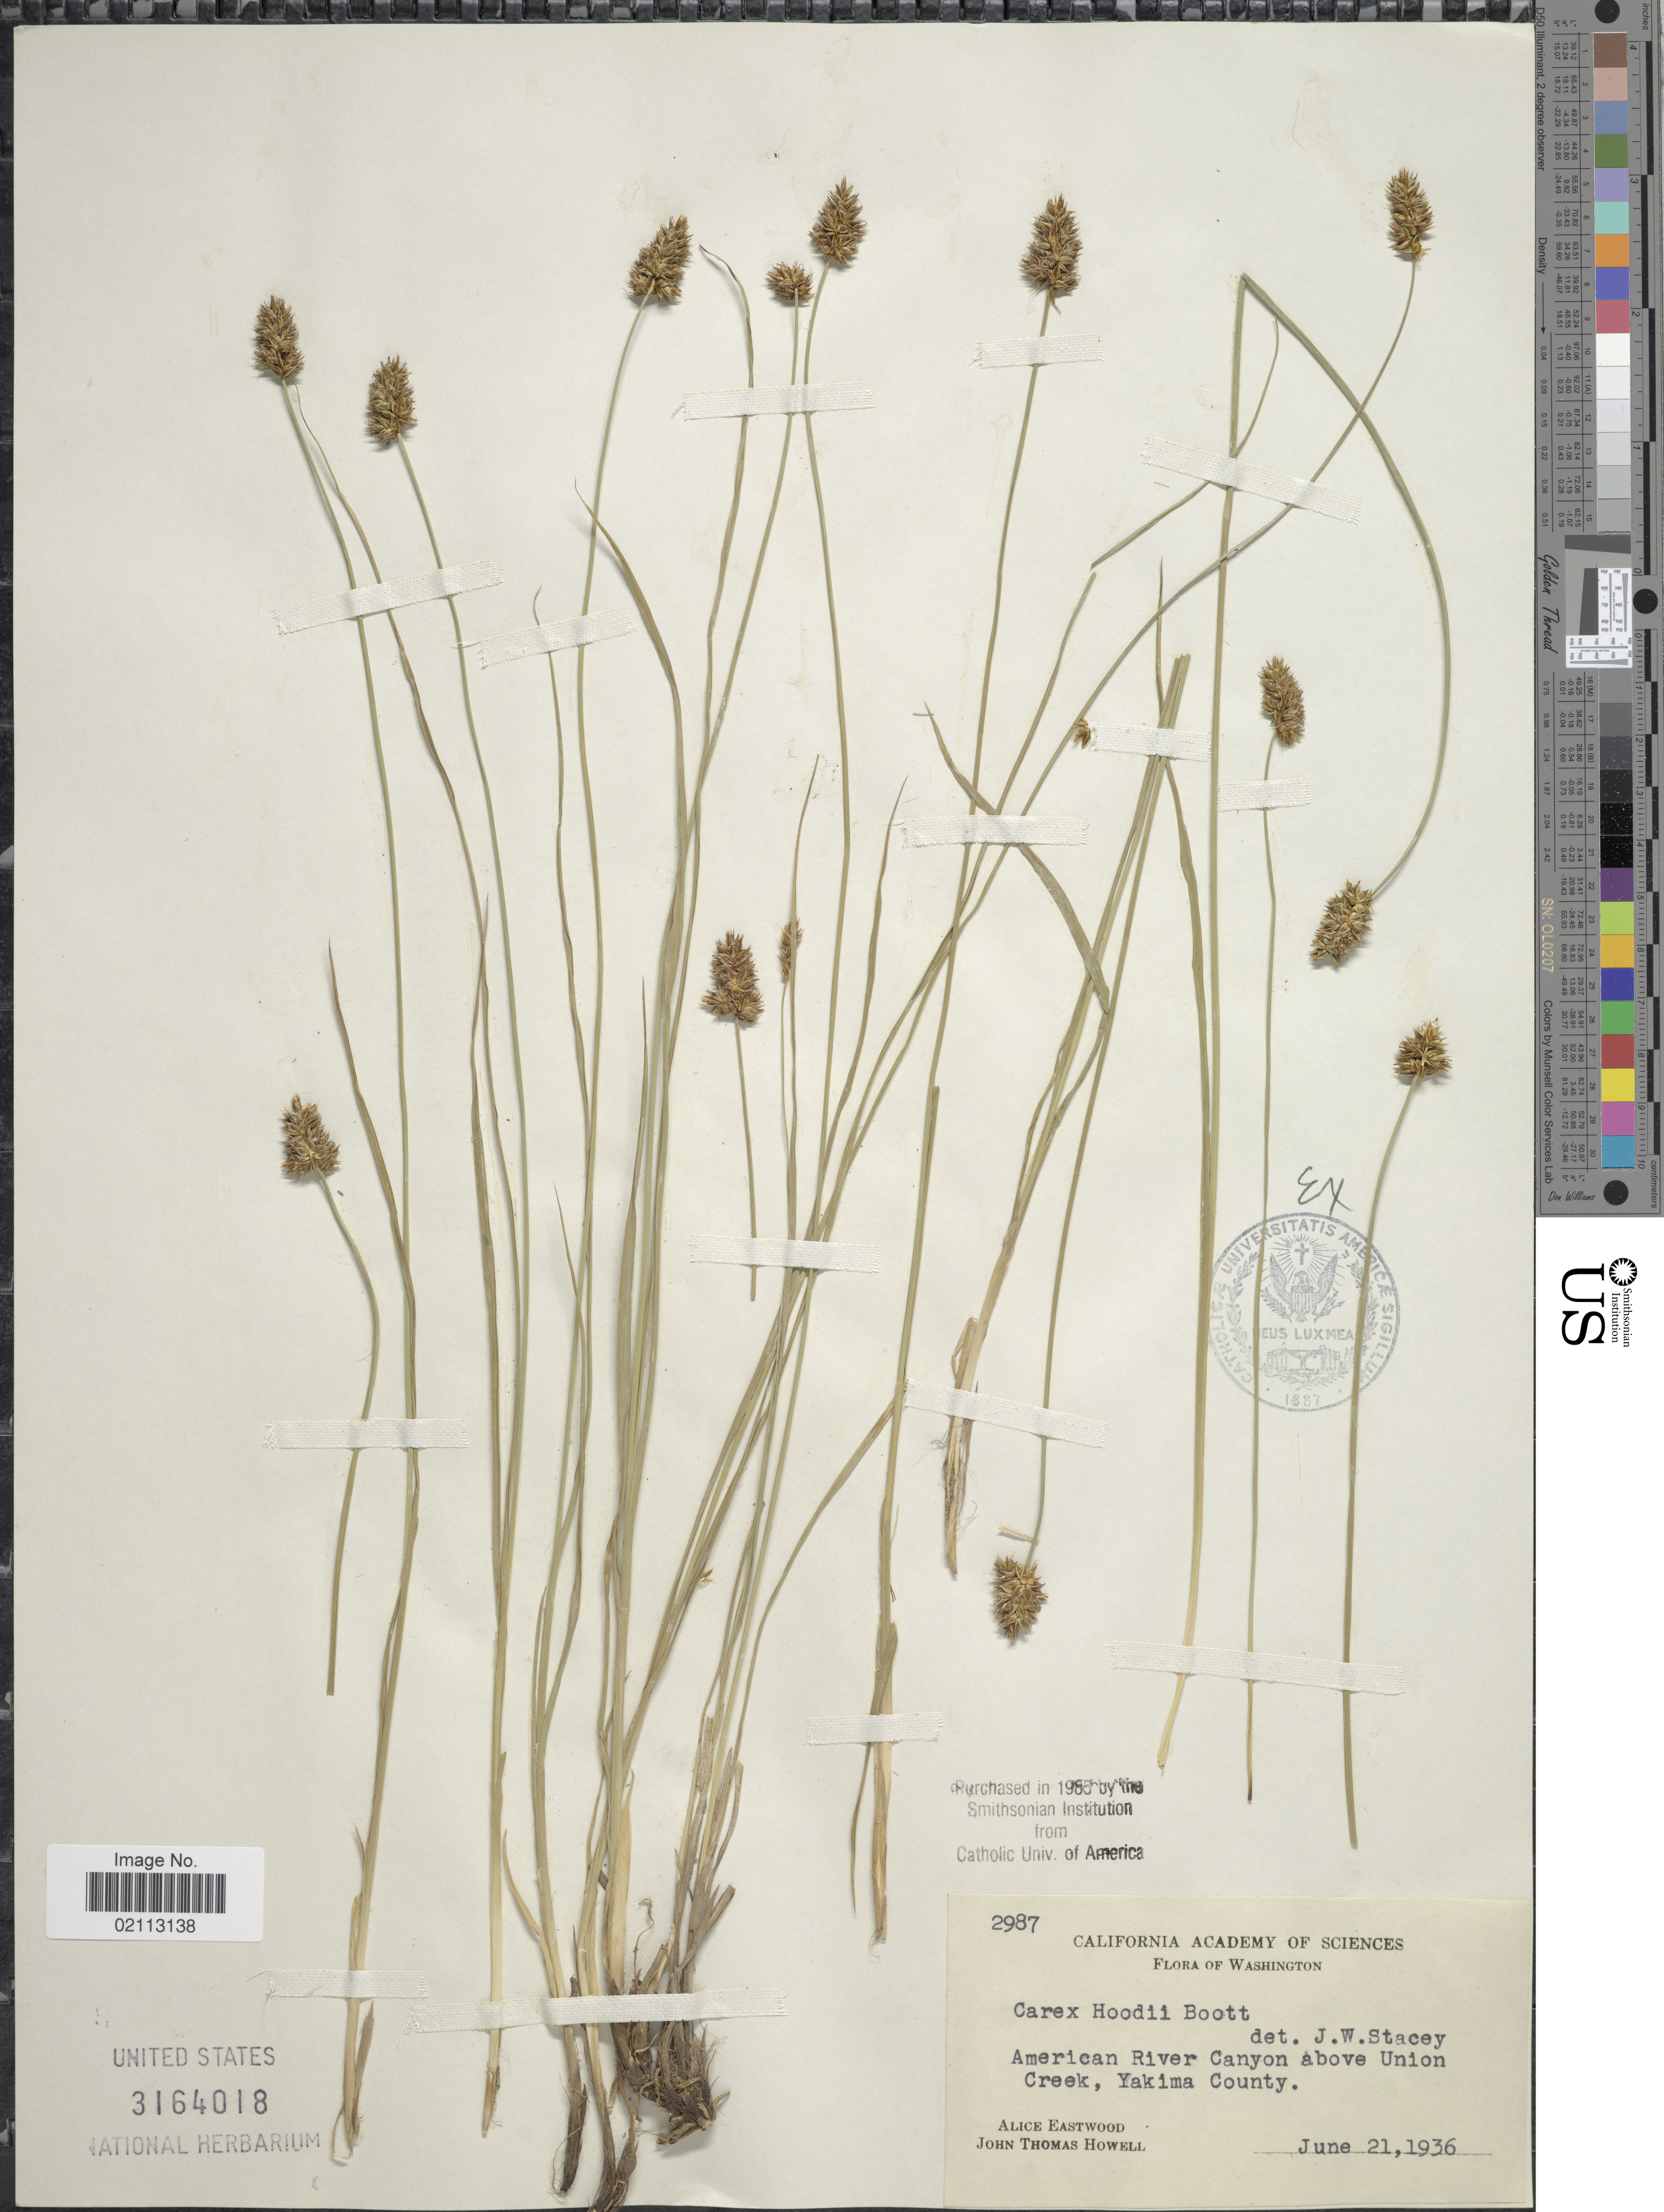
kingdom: Plantae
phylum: Tracheophyta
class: Liliopsida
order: Poales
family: Cyperaceae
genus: Carex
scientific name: Carex hoodii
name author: Boott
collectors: A. Eastwood & J. T. Howell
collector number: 2987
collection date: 1936-06-21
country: United States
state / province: Washington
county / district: Yakima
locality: American River Canyon above Union Creek, Yakima County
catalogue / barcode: US 3164018